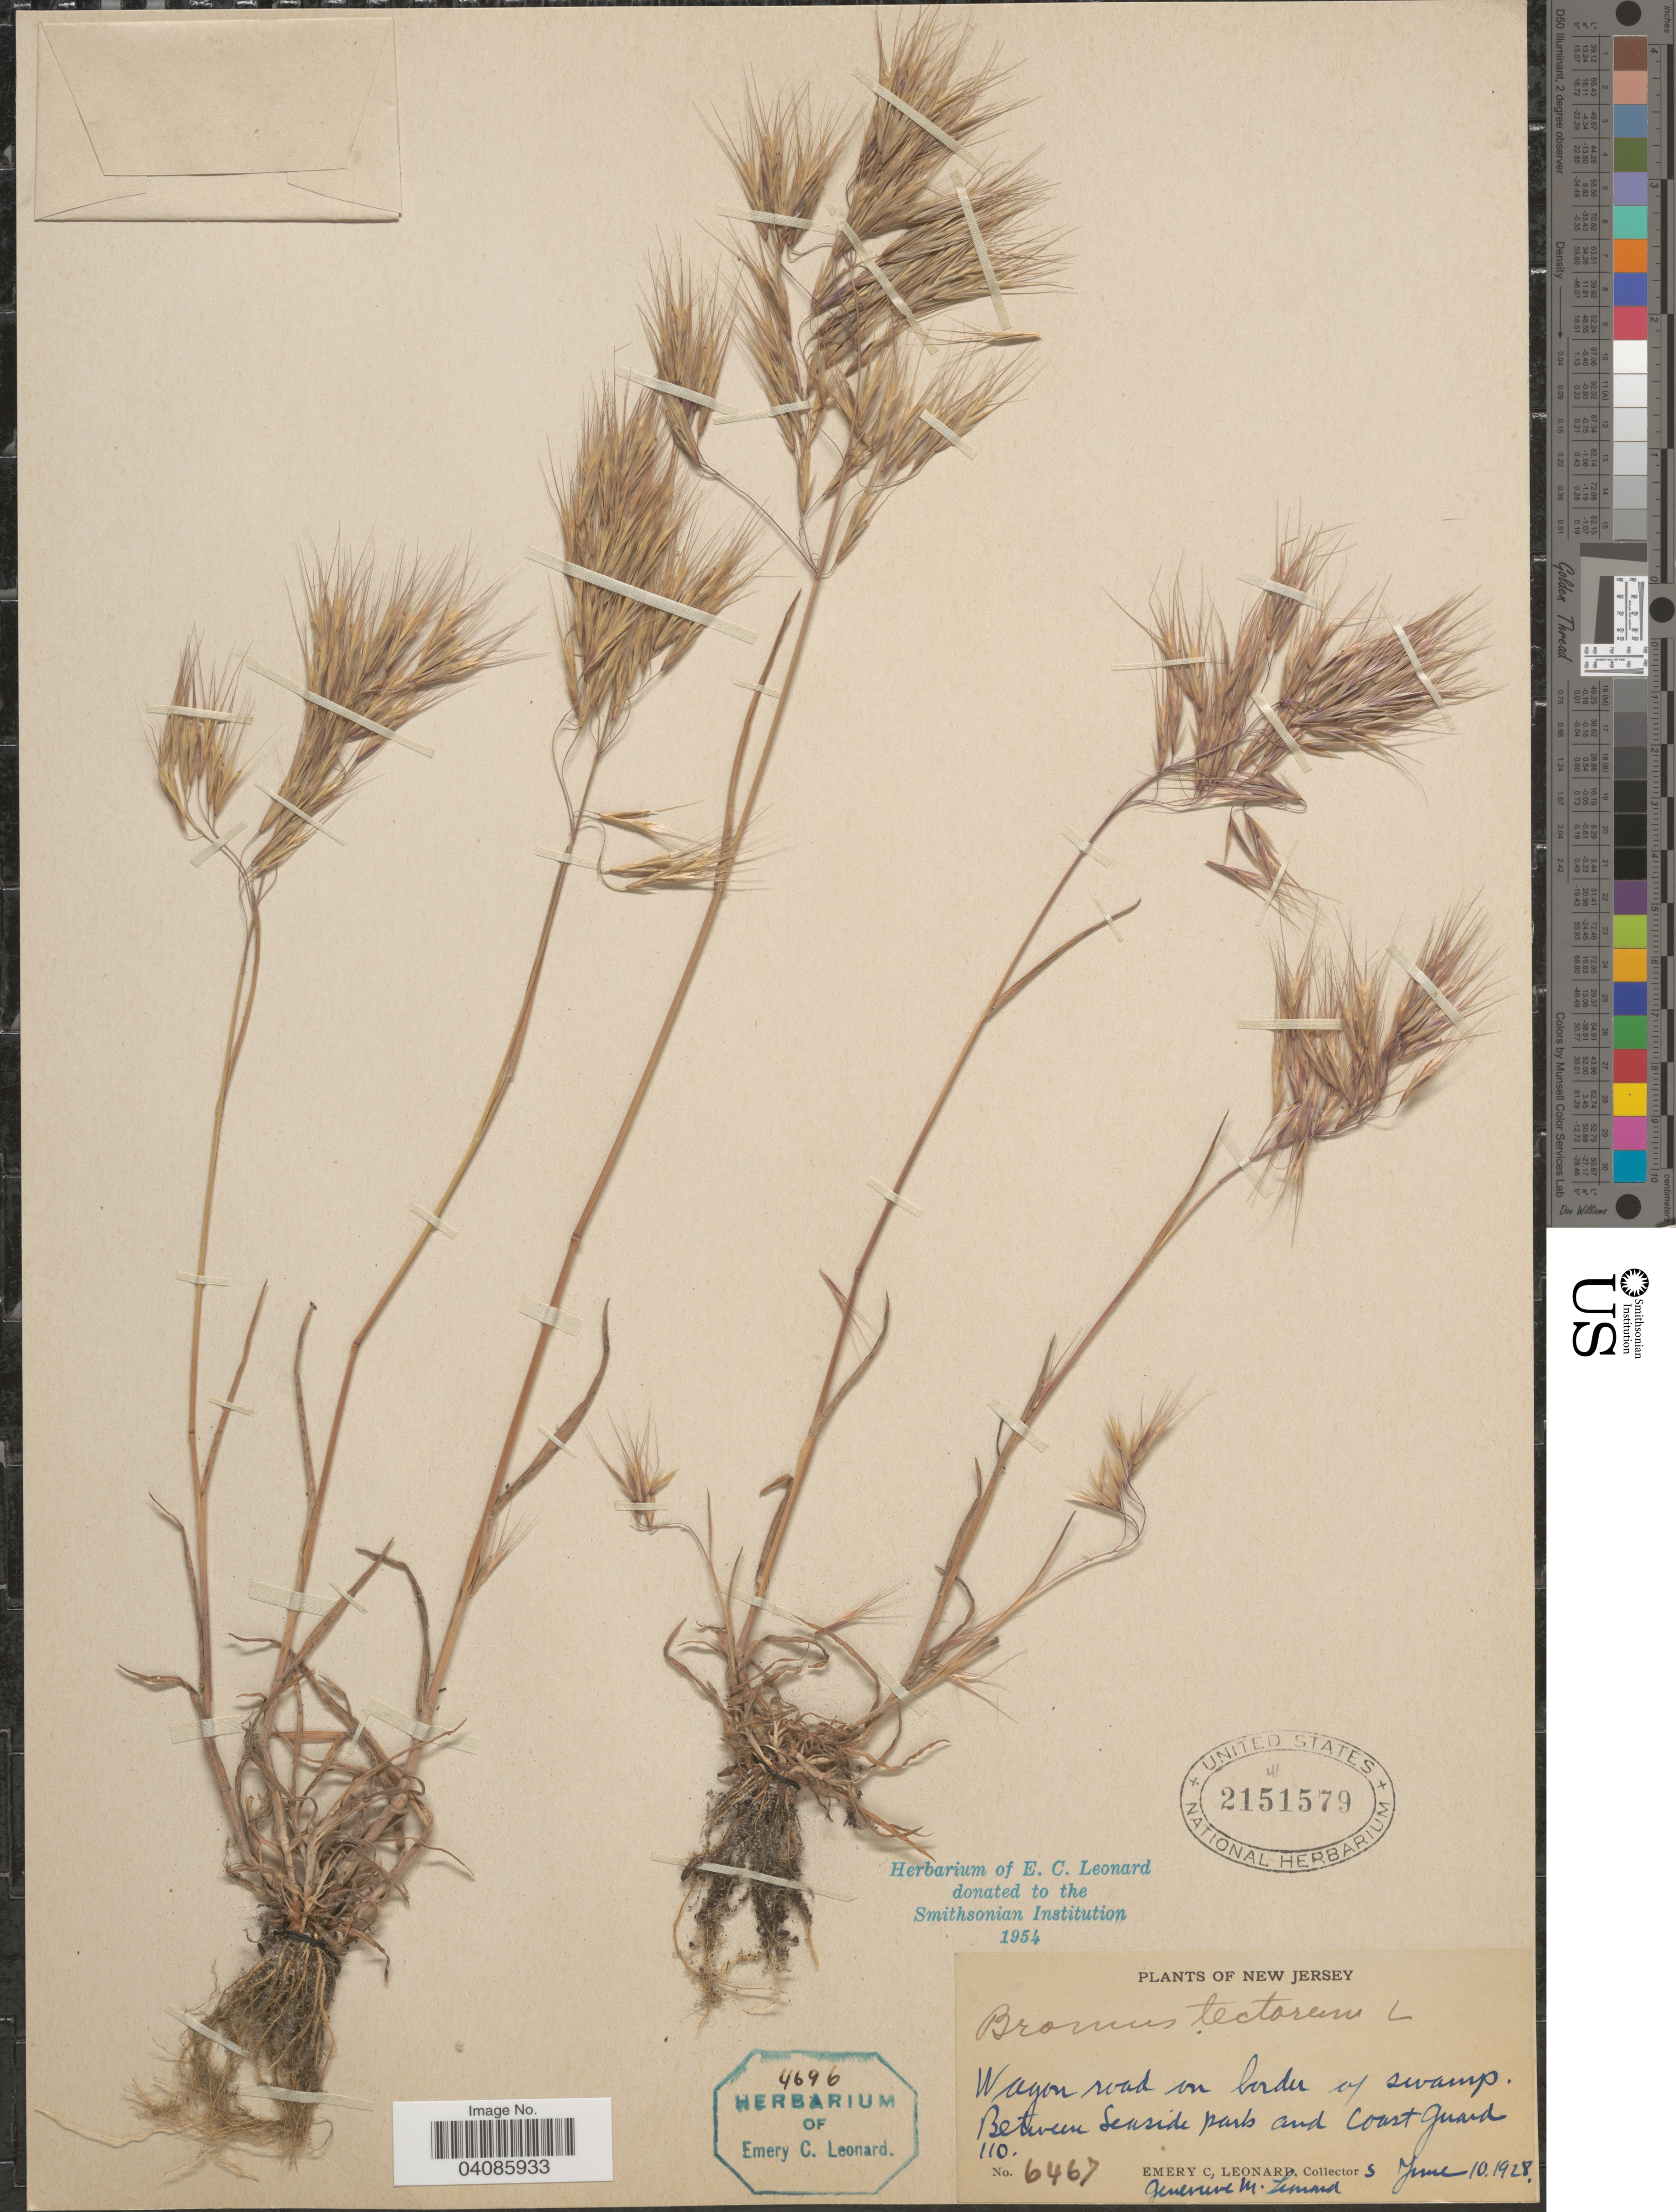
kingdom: Plantae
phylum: Tracheophyta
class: Liliopsida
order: Poales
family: Poaceae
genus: Bromus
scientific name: Bromus tectorum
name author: L.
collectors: E. C. Leonard & G. M. Leonard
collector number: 6467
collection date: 1928-06-10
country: United States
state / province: New Jersey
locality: Wagon road on border of swamp. Between Seaside parks and Coast Guard 110.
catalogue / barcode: US 2151579